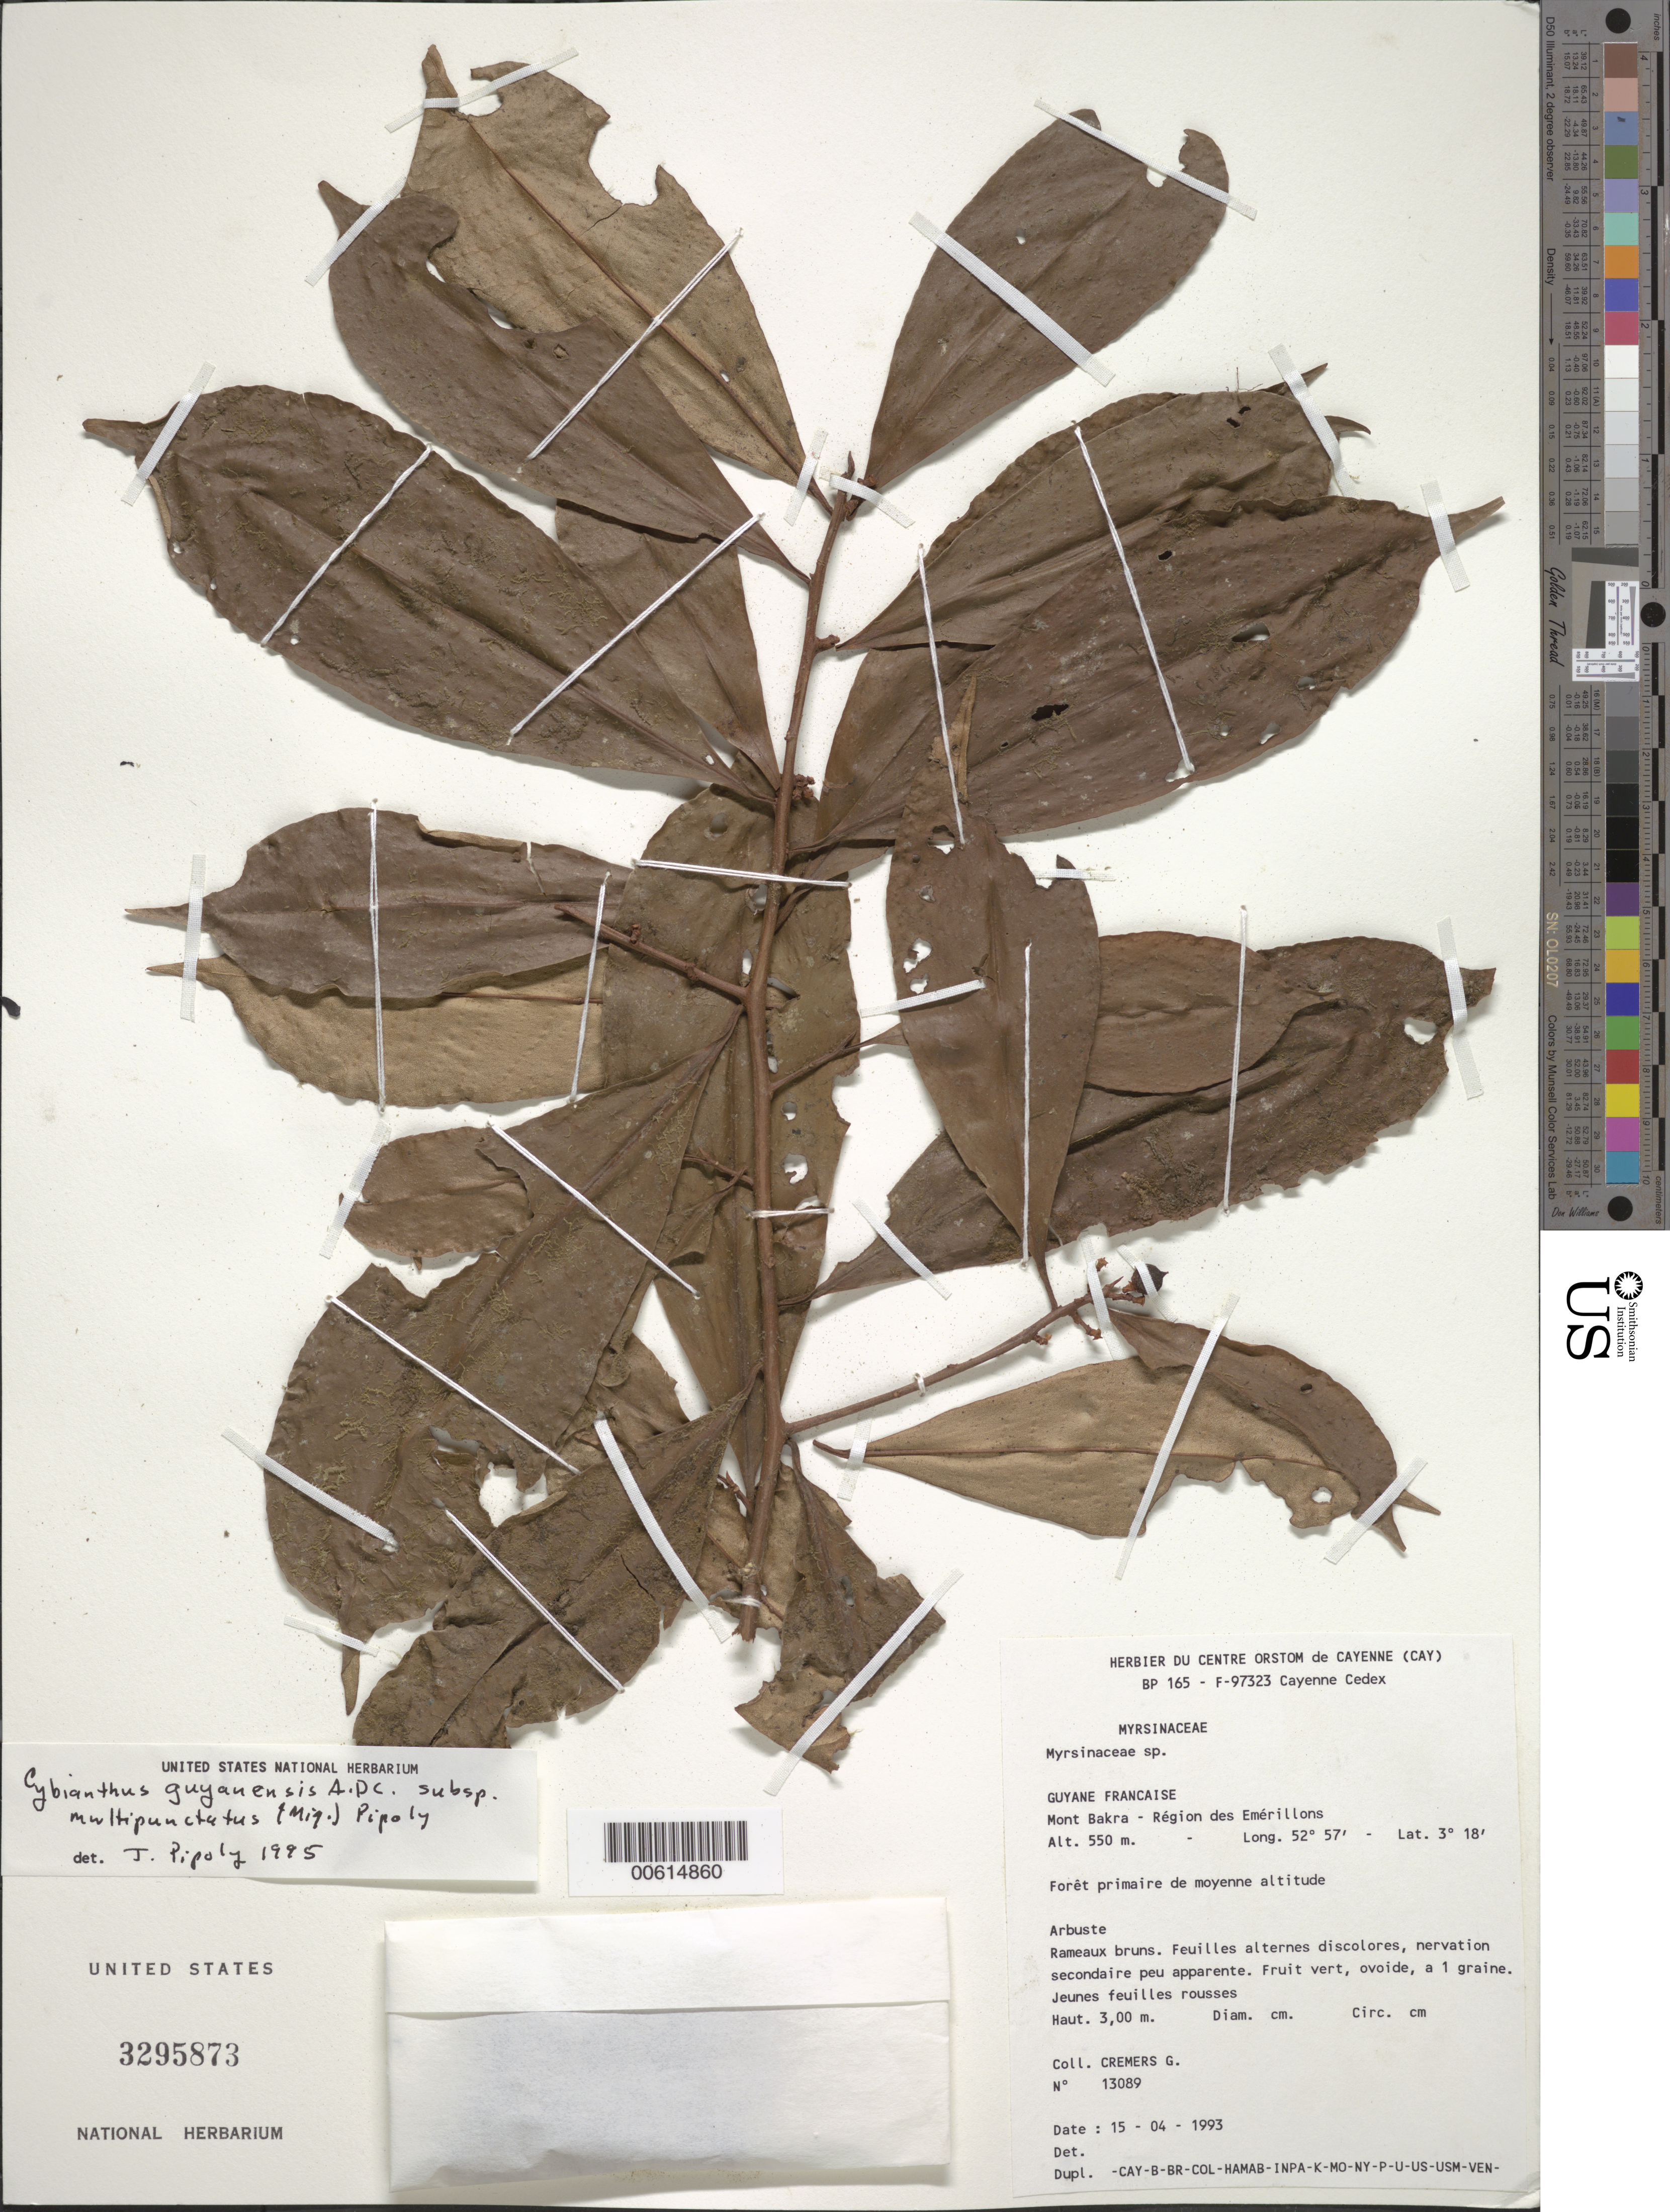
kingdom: Plantae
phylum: Tracheophyta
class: Magnoliopsida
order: Ericales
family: Primulaceae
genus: Cybianthus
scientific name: Cybianthus guyanensis subsp. multipunctatus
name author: (A. DC.) Pipoly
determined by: Pipoly, J. J., III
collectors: G. Cremers & J.-J. de Granville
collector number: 13089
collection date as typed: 15-Apr-93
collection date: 1993-04-15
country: French Guiana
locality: Mont Bakra, région des Emérillons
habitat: Forêt de moyenne altitude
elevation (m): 550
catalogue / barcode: US 3295873